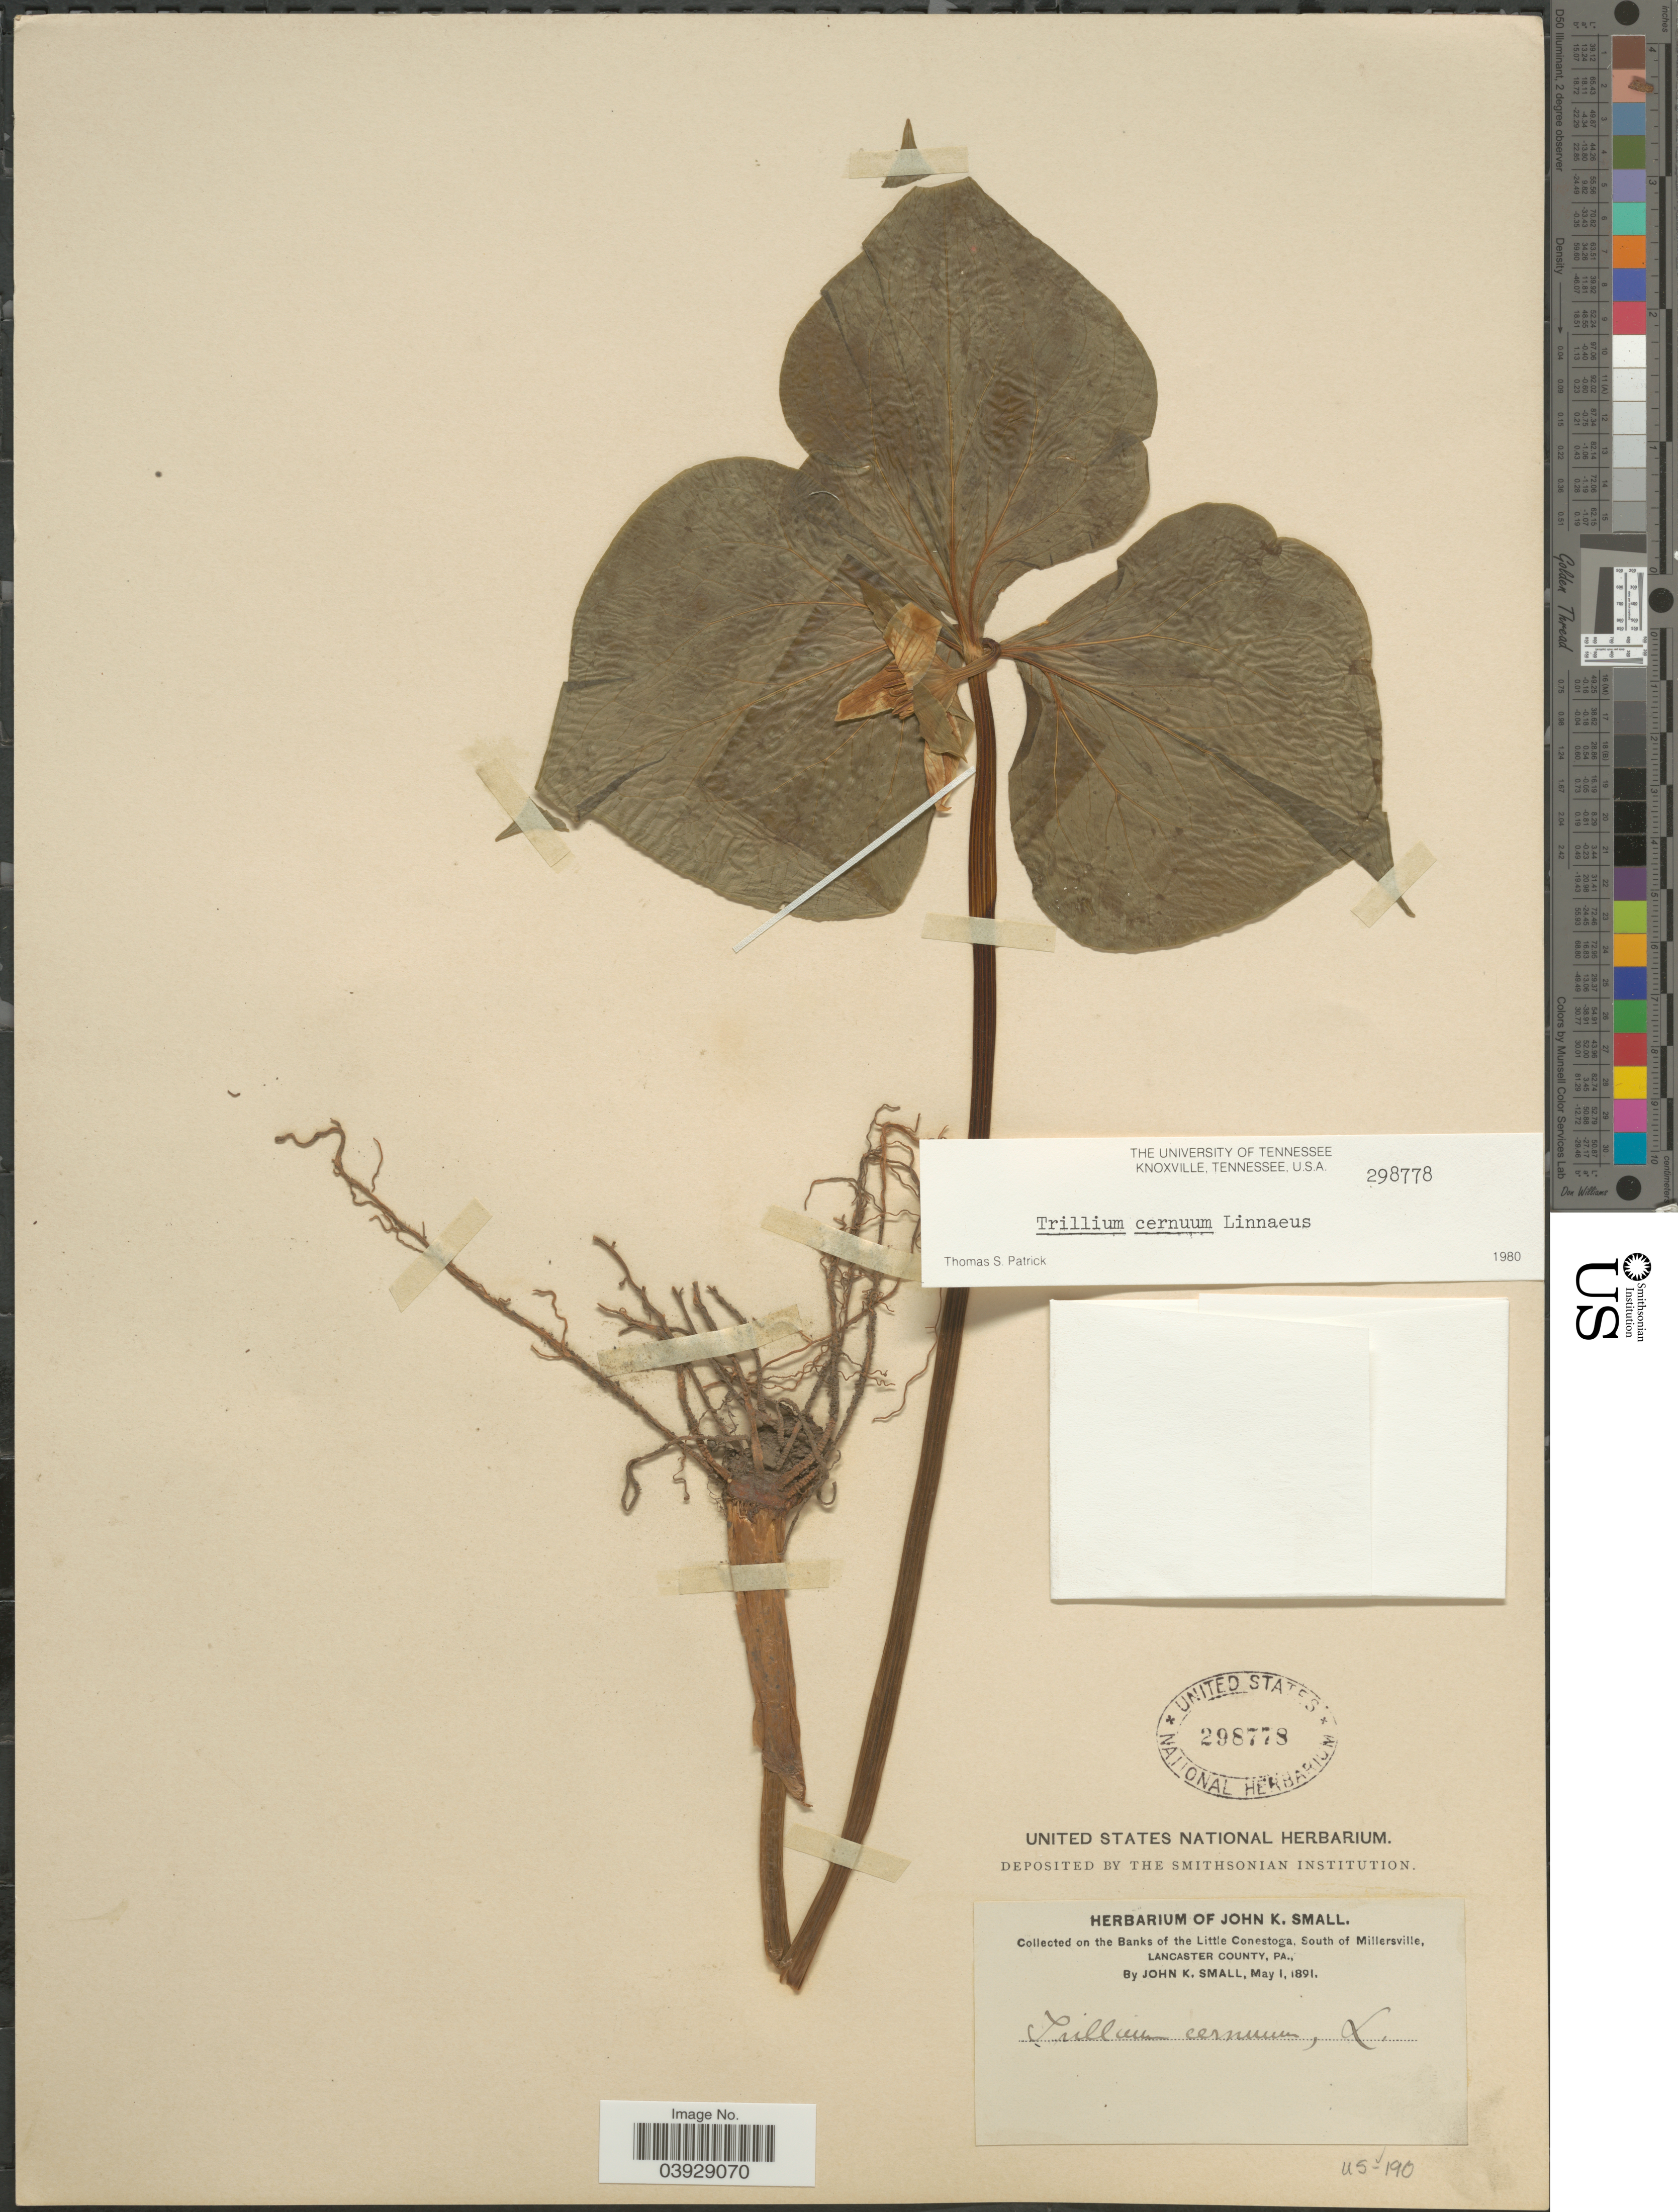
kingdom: Plantae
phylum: Tracheophyta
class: Liliopsida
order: Liliales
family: Melanthiaceae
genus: Trillium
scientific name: Trillium cernuum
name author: L.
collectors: J. K. Small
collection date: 1891-05-01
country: United States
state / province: Pennsylvania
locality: On the Banks of the Little Conestoga, South of Millersville, Lancaster County.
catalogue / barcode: US 298778